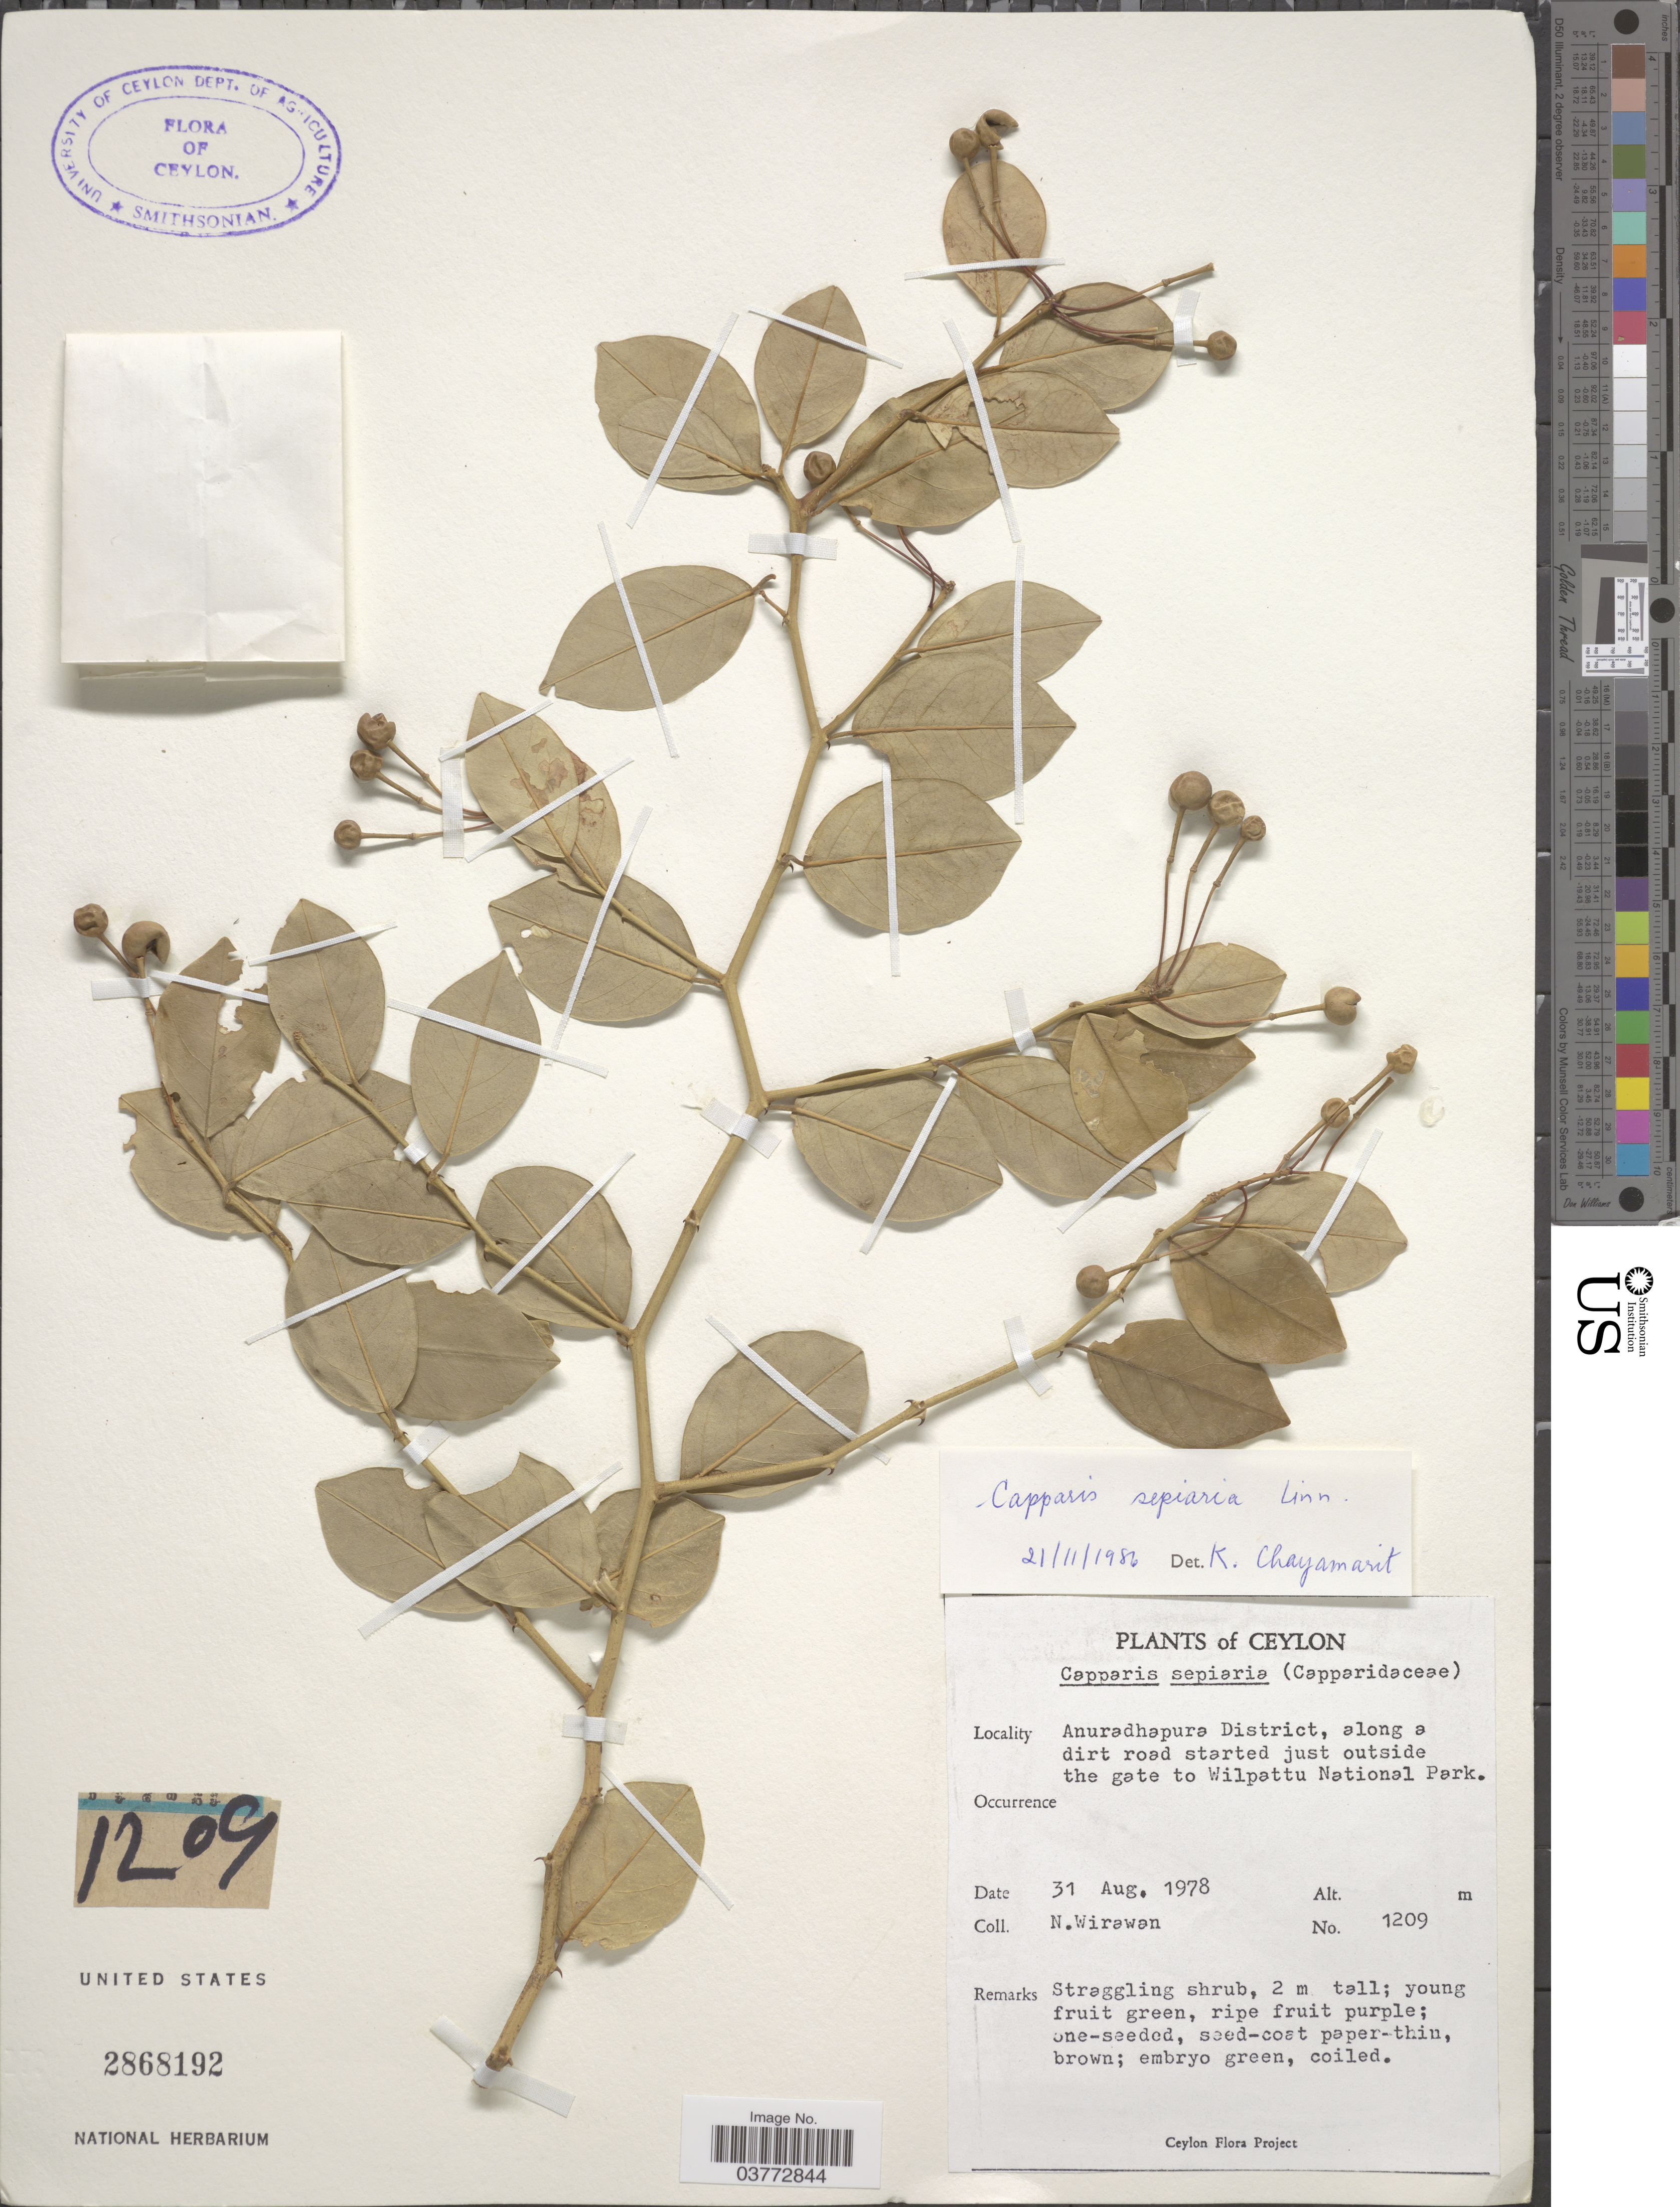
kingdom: Plantae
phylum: Tracheophyta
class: Magnoliopsida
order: Brassicales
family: Capparaceae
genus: Capparis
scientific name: Capparis sepiaria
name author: L.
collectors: N. Wirawan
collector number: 1209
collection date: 1978-08-31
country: Sri Lanka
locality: Ceylon. Anuradhapura District, along a dirt road started just oustide the gate to Wilpattu National Park.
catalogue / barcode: US 2868192